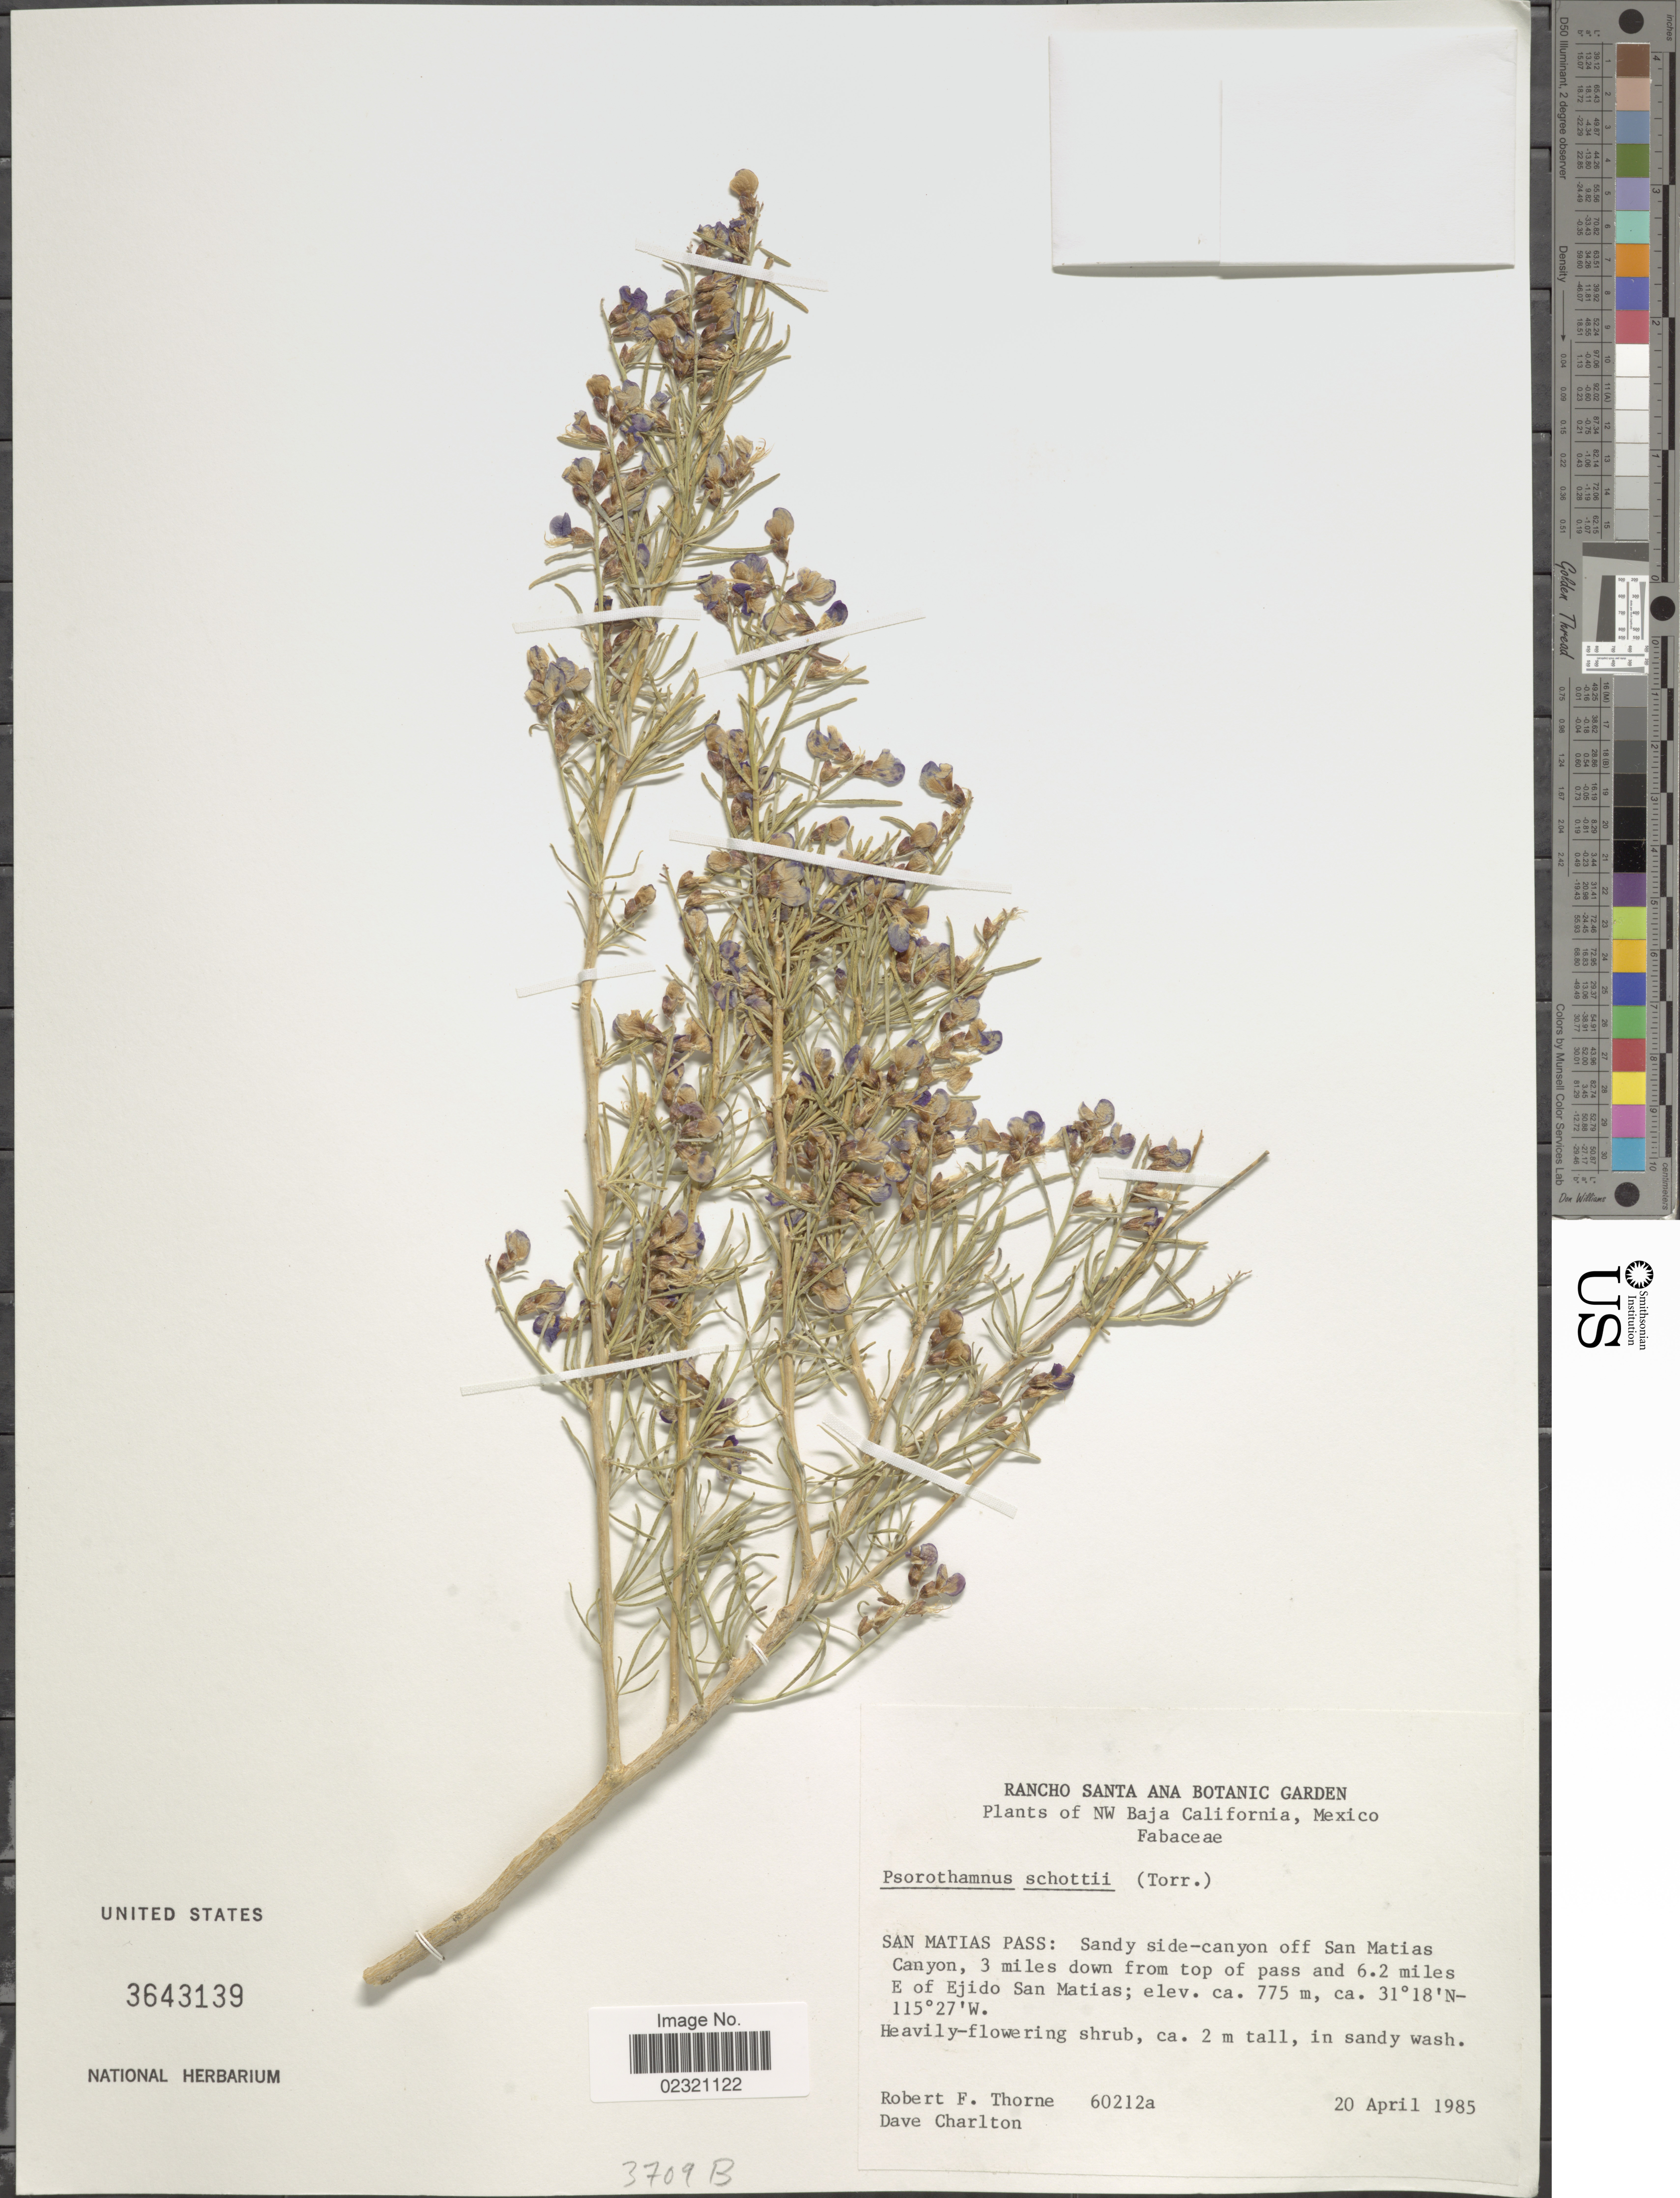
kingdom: Plantae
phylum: Tracheophyta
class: Magnoliopsida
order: Fabales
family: Fabaceae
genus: Psorothamnus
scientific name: Psorothamnus schottii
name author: (Torr.) Barneby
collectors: R. F. Thorne & D. Charlton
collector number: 60212a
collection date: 1985-04-20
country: Mexico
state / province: Baja California Norte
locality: NW Baja California, San Matias Pass: Sandy side-canyon off San Matias Canyon, 3 miles down from op of pass and 6.2 miles E of Ejido San Matias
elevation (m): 775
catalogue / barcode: US 3643139